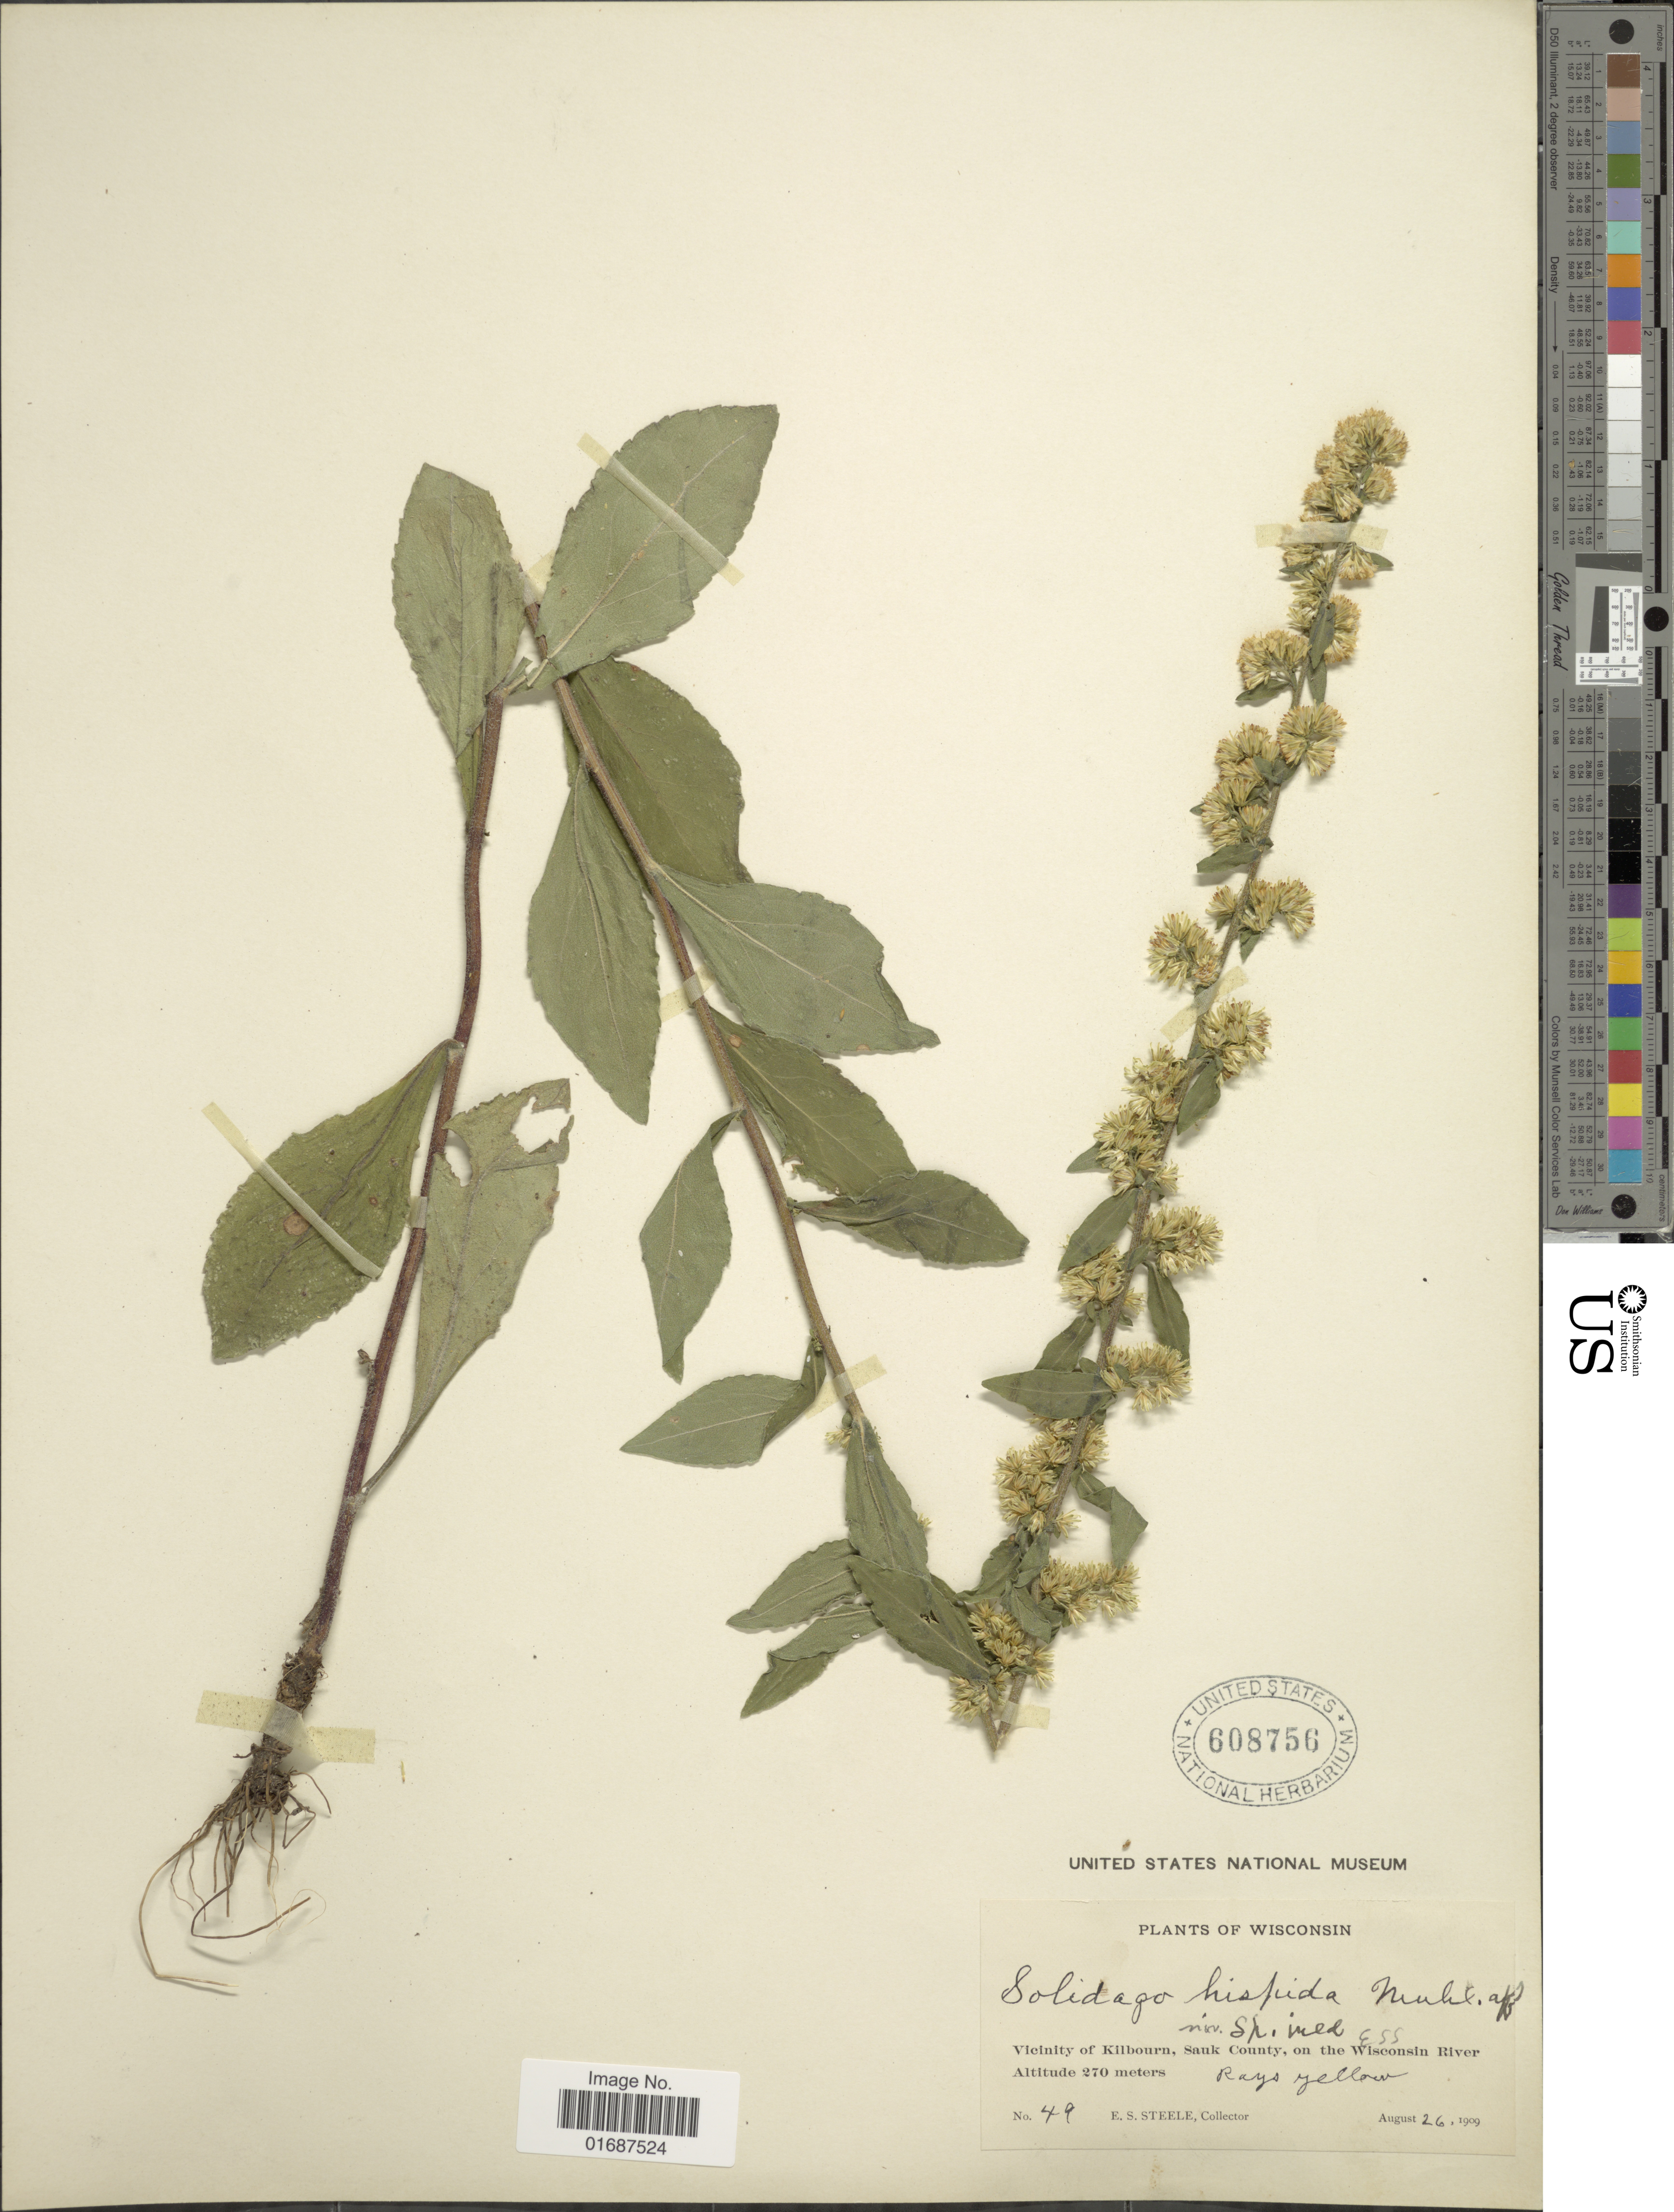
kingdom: Plantae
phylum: Tracheophyta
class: Magnoliopsida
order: Asterales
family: Asteraceae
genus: Solidago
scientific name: Solidago hispida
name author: Muhl. ex Willd.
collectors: E. Steele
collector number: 49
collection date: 1909-08-26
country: United States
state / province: Wisconsin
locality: Vicinity of Kilbourn, Sauk County, on the Wisconsin River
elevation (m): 270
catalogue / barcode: US 608756